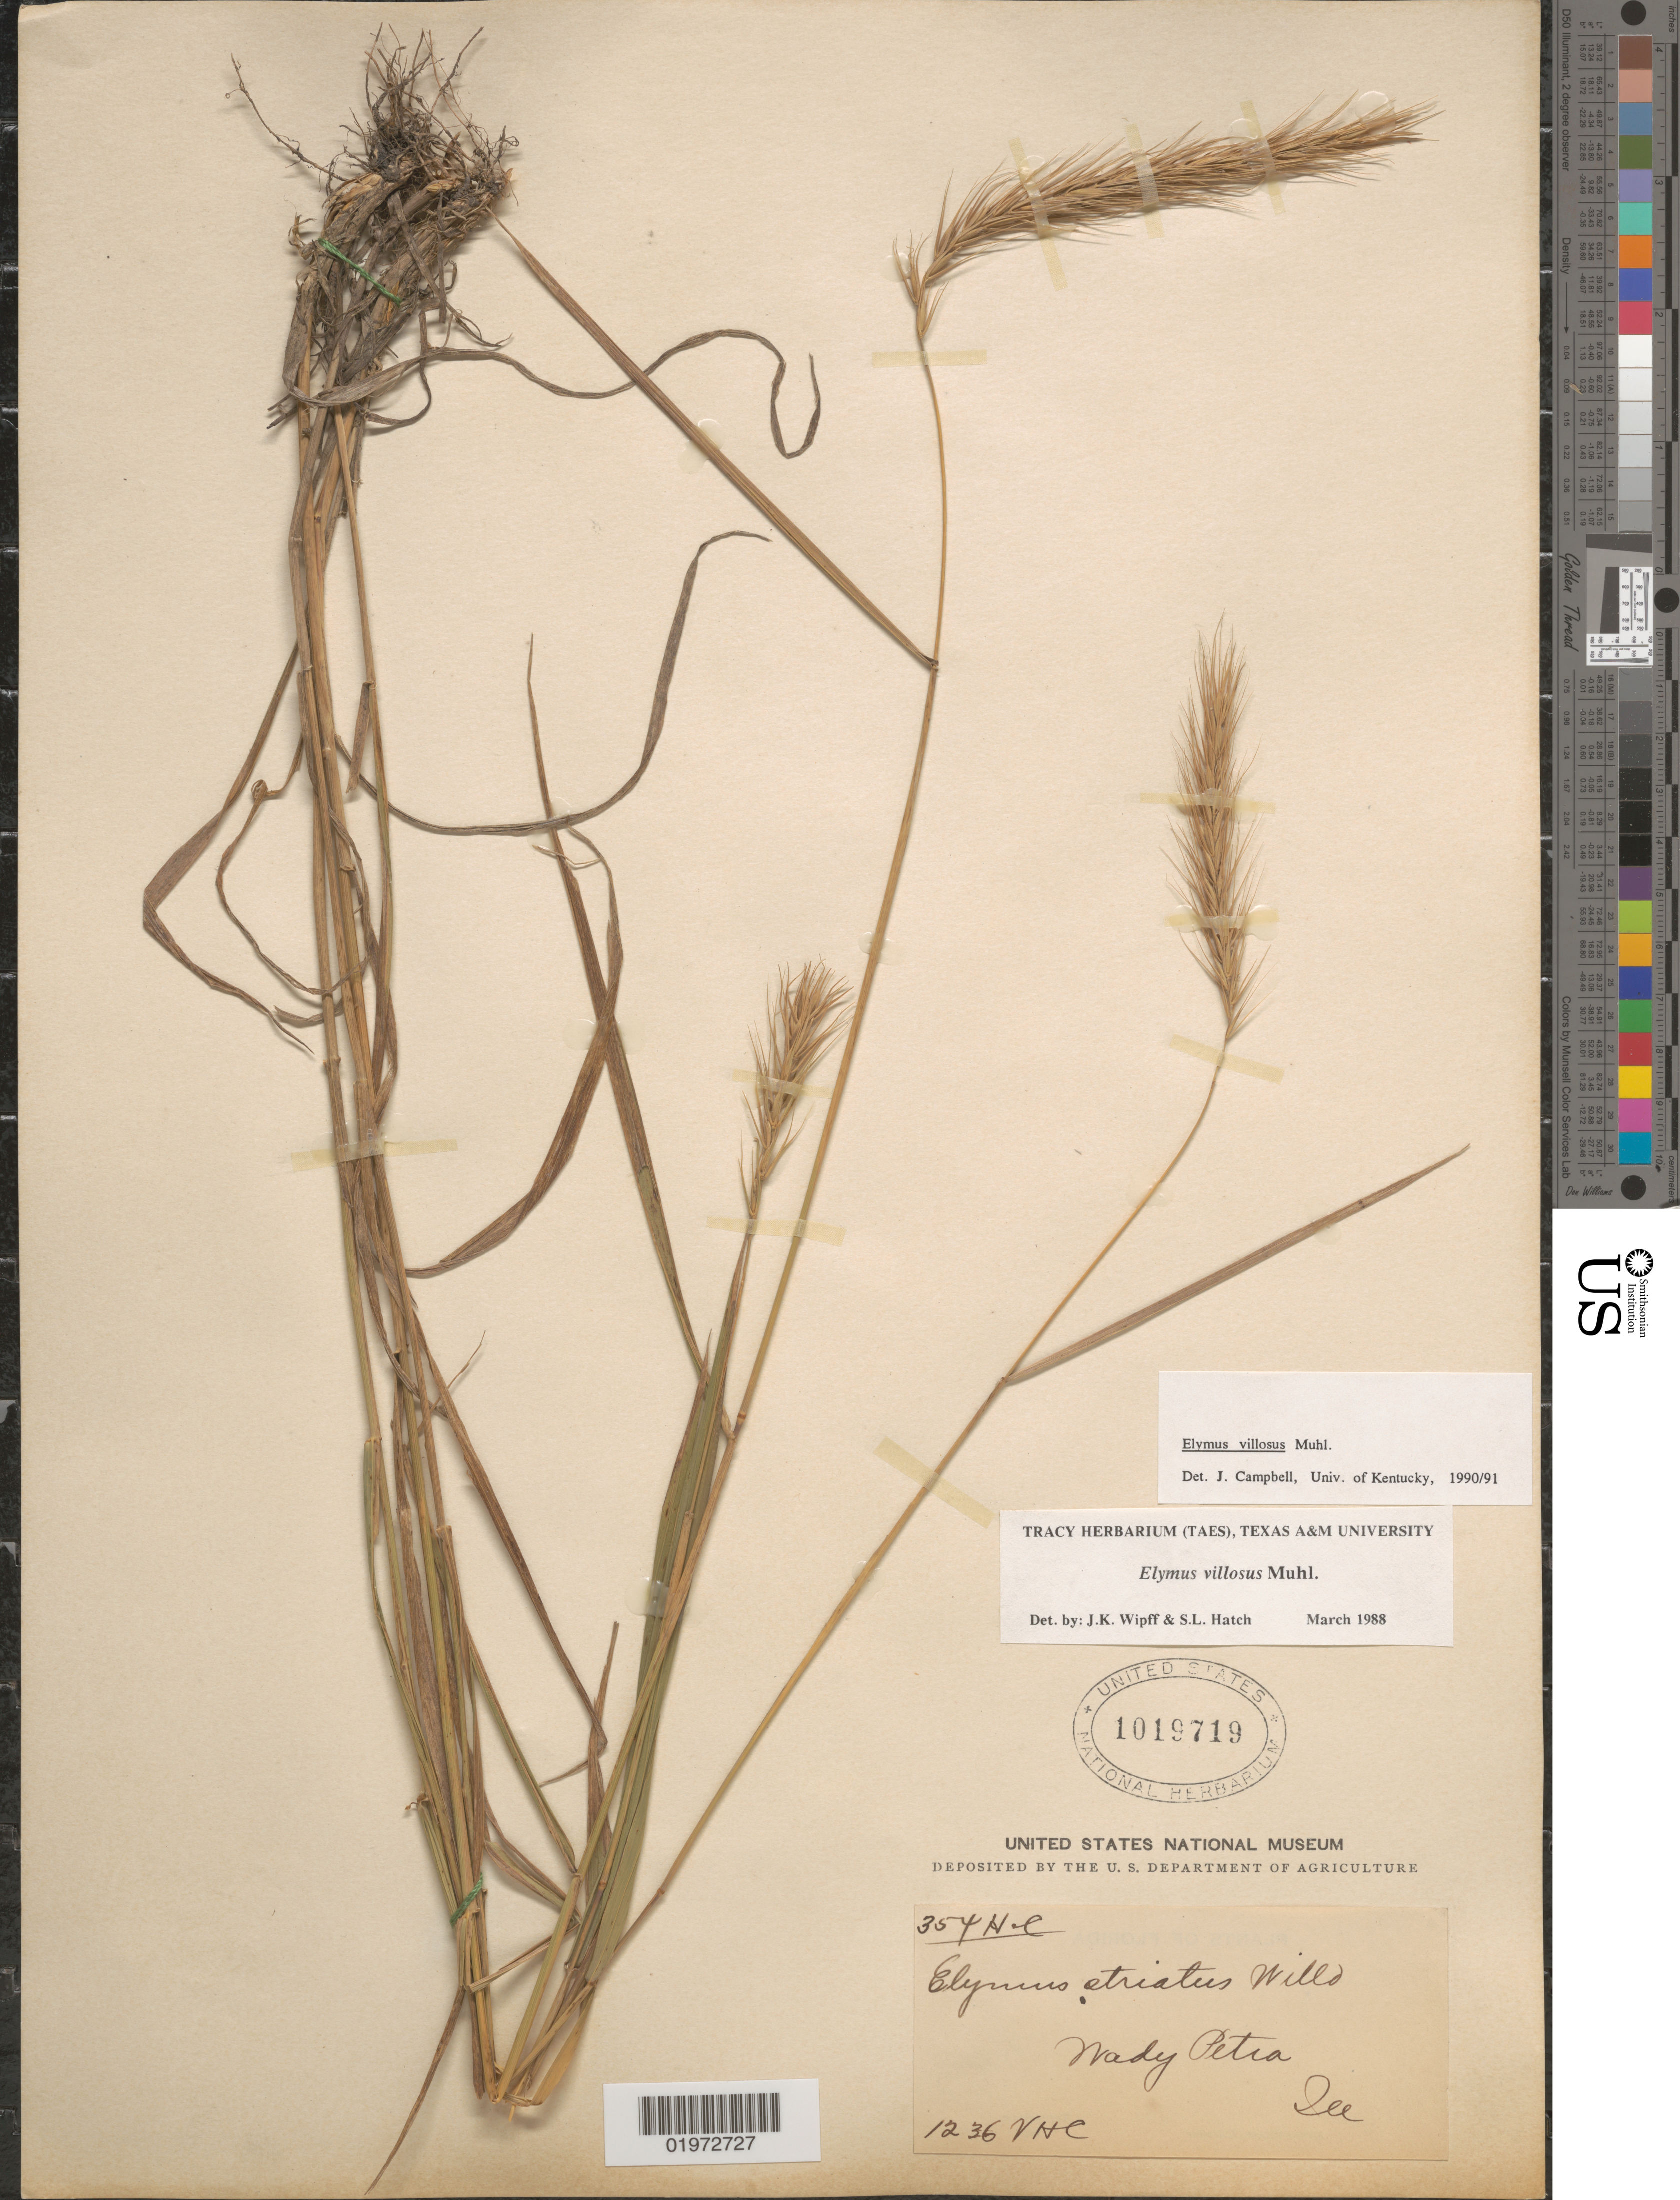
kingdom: Plantae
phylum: Tracheophyta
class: Liliopsida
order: Poales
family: Poaceae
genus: Elymus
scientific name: Elymus villosus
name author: Muhl. ex Willd.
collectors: V. H. C.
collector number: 1236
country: United States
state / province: Illinois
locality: Wady Petra.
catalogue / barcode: US 1019719